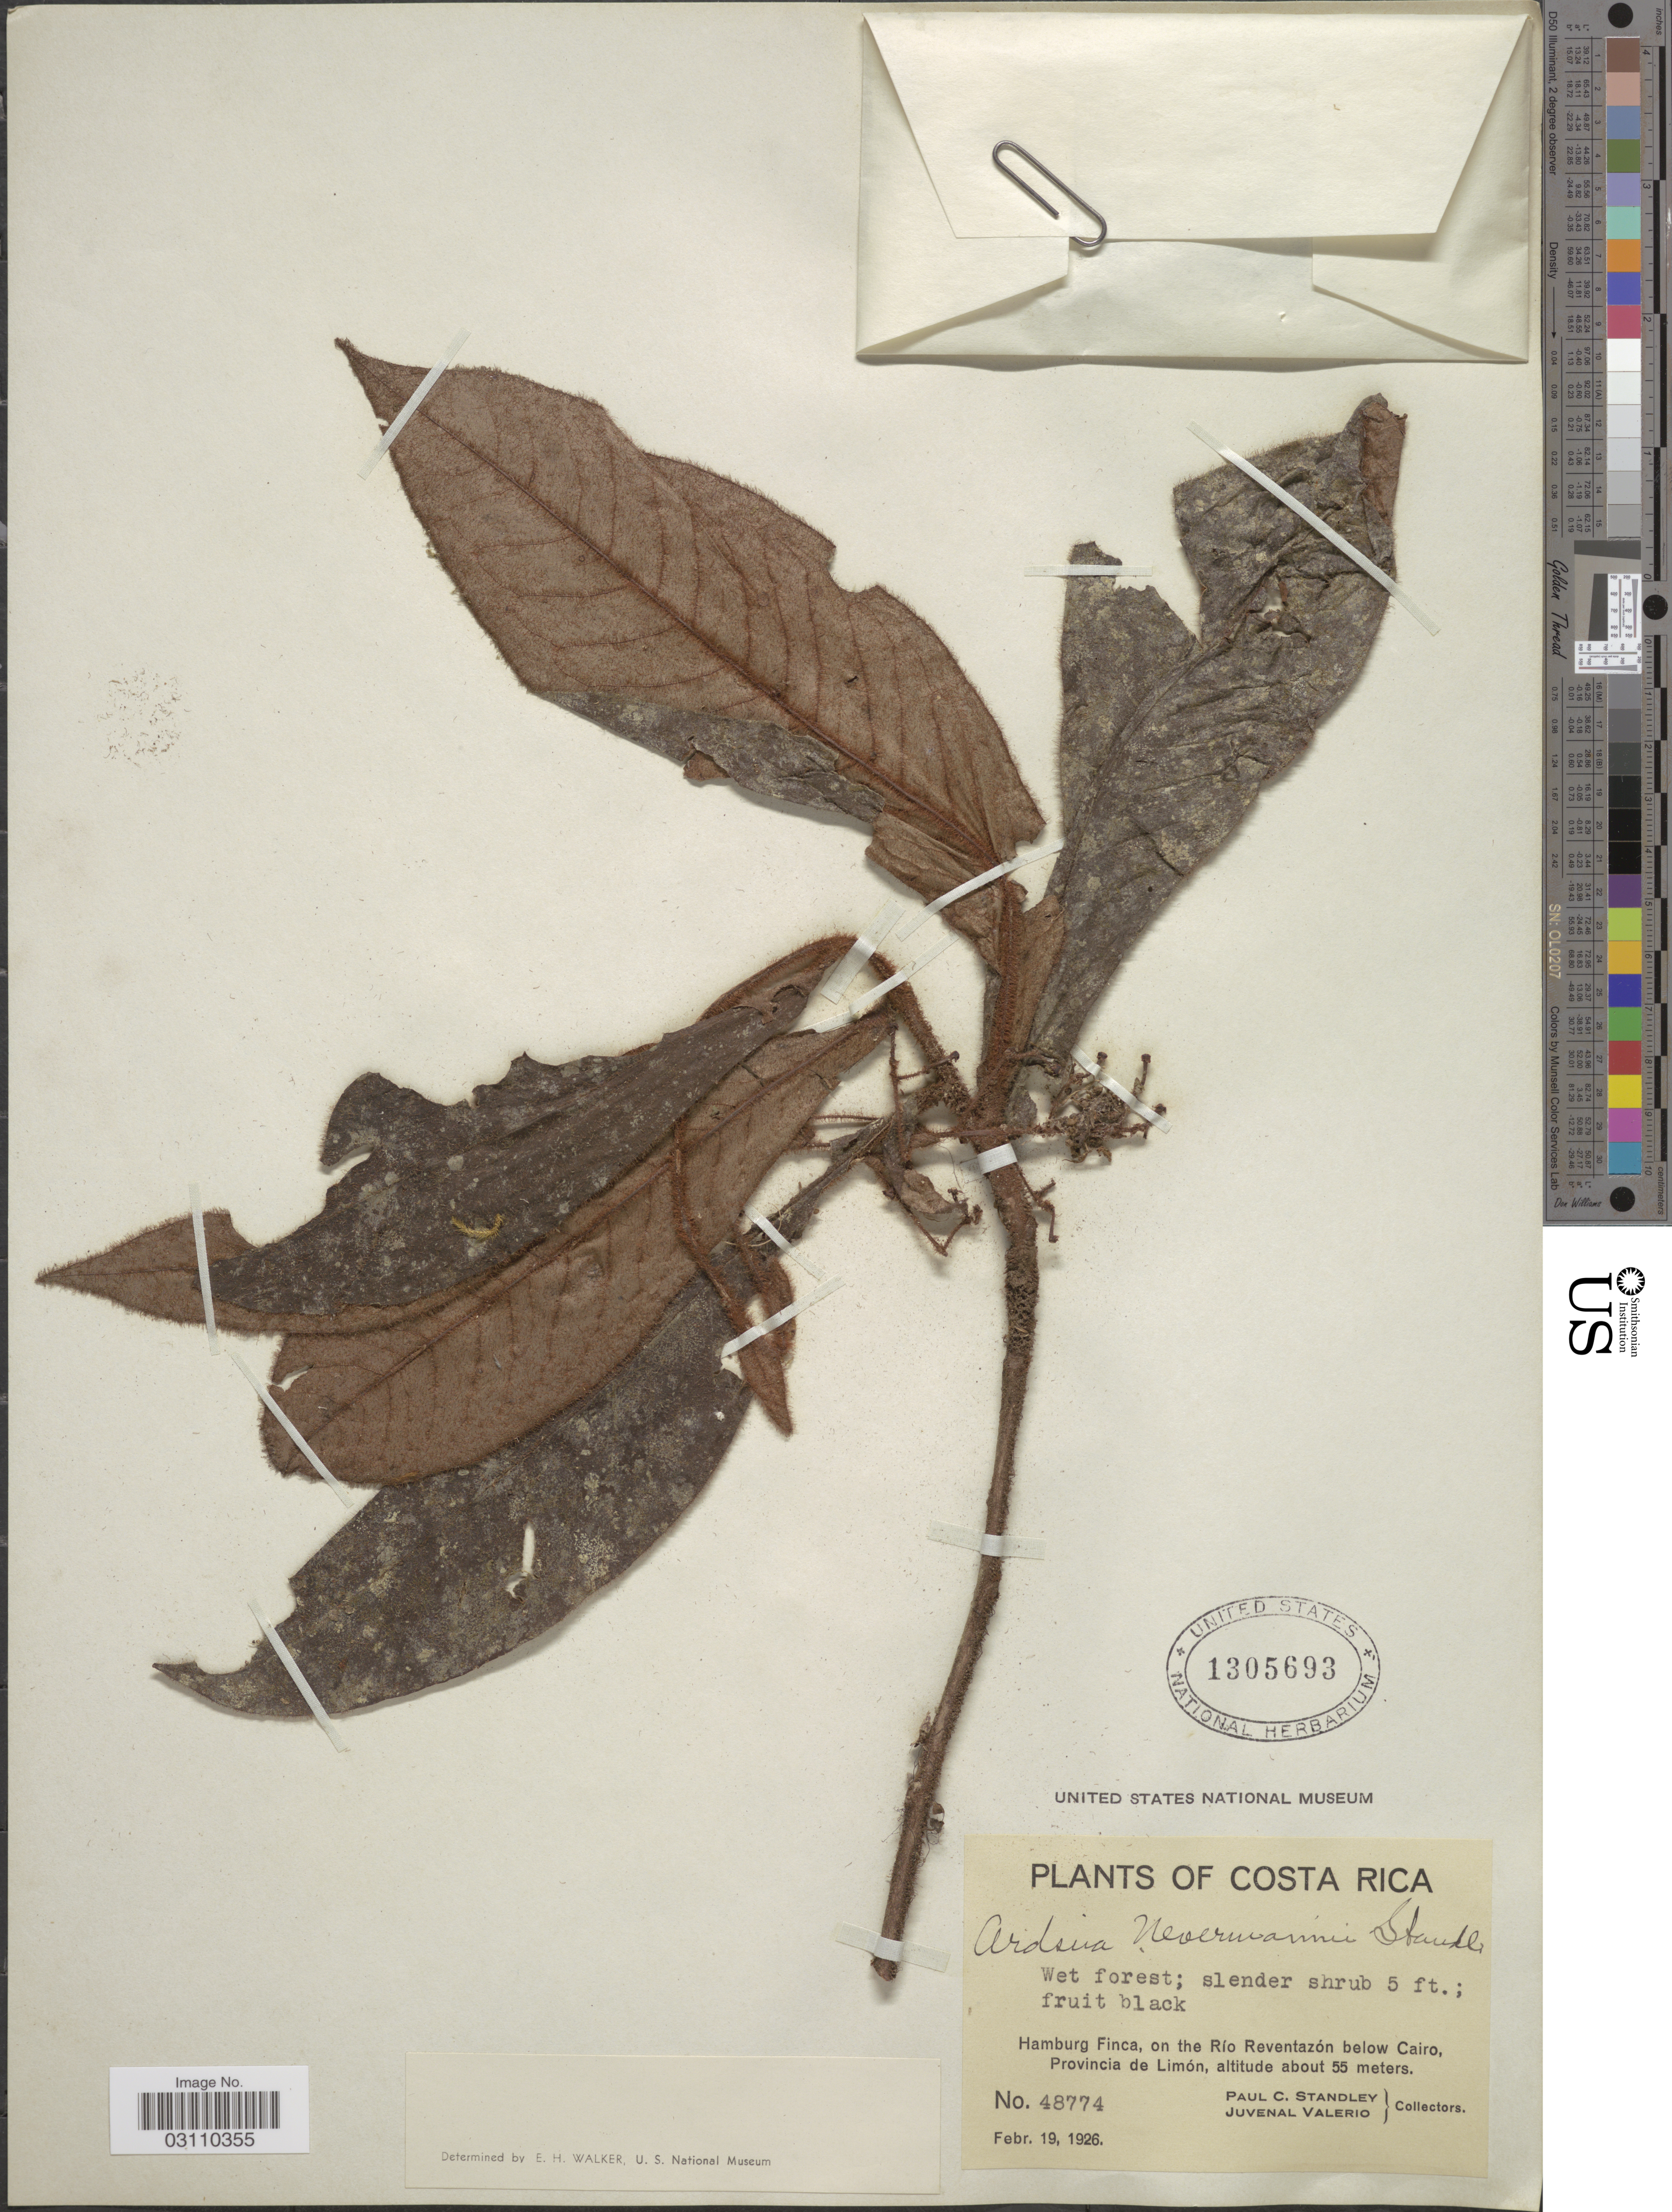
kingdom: Plantae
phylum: Tracheophyta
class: Magnoliopsida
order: Ericales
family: Primulaceae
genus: Ardisia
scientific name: Ardisia nevermannii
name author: Standl.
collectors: P. C. Standley & J. Valerio R.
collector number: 48774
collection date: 1926-02-19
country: Costa Rica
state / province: Limón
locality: Hamburg Finca, on the Río Reventazón below Cairo.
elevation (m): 55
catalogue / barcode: US 1305693